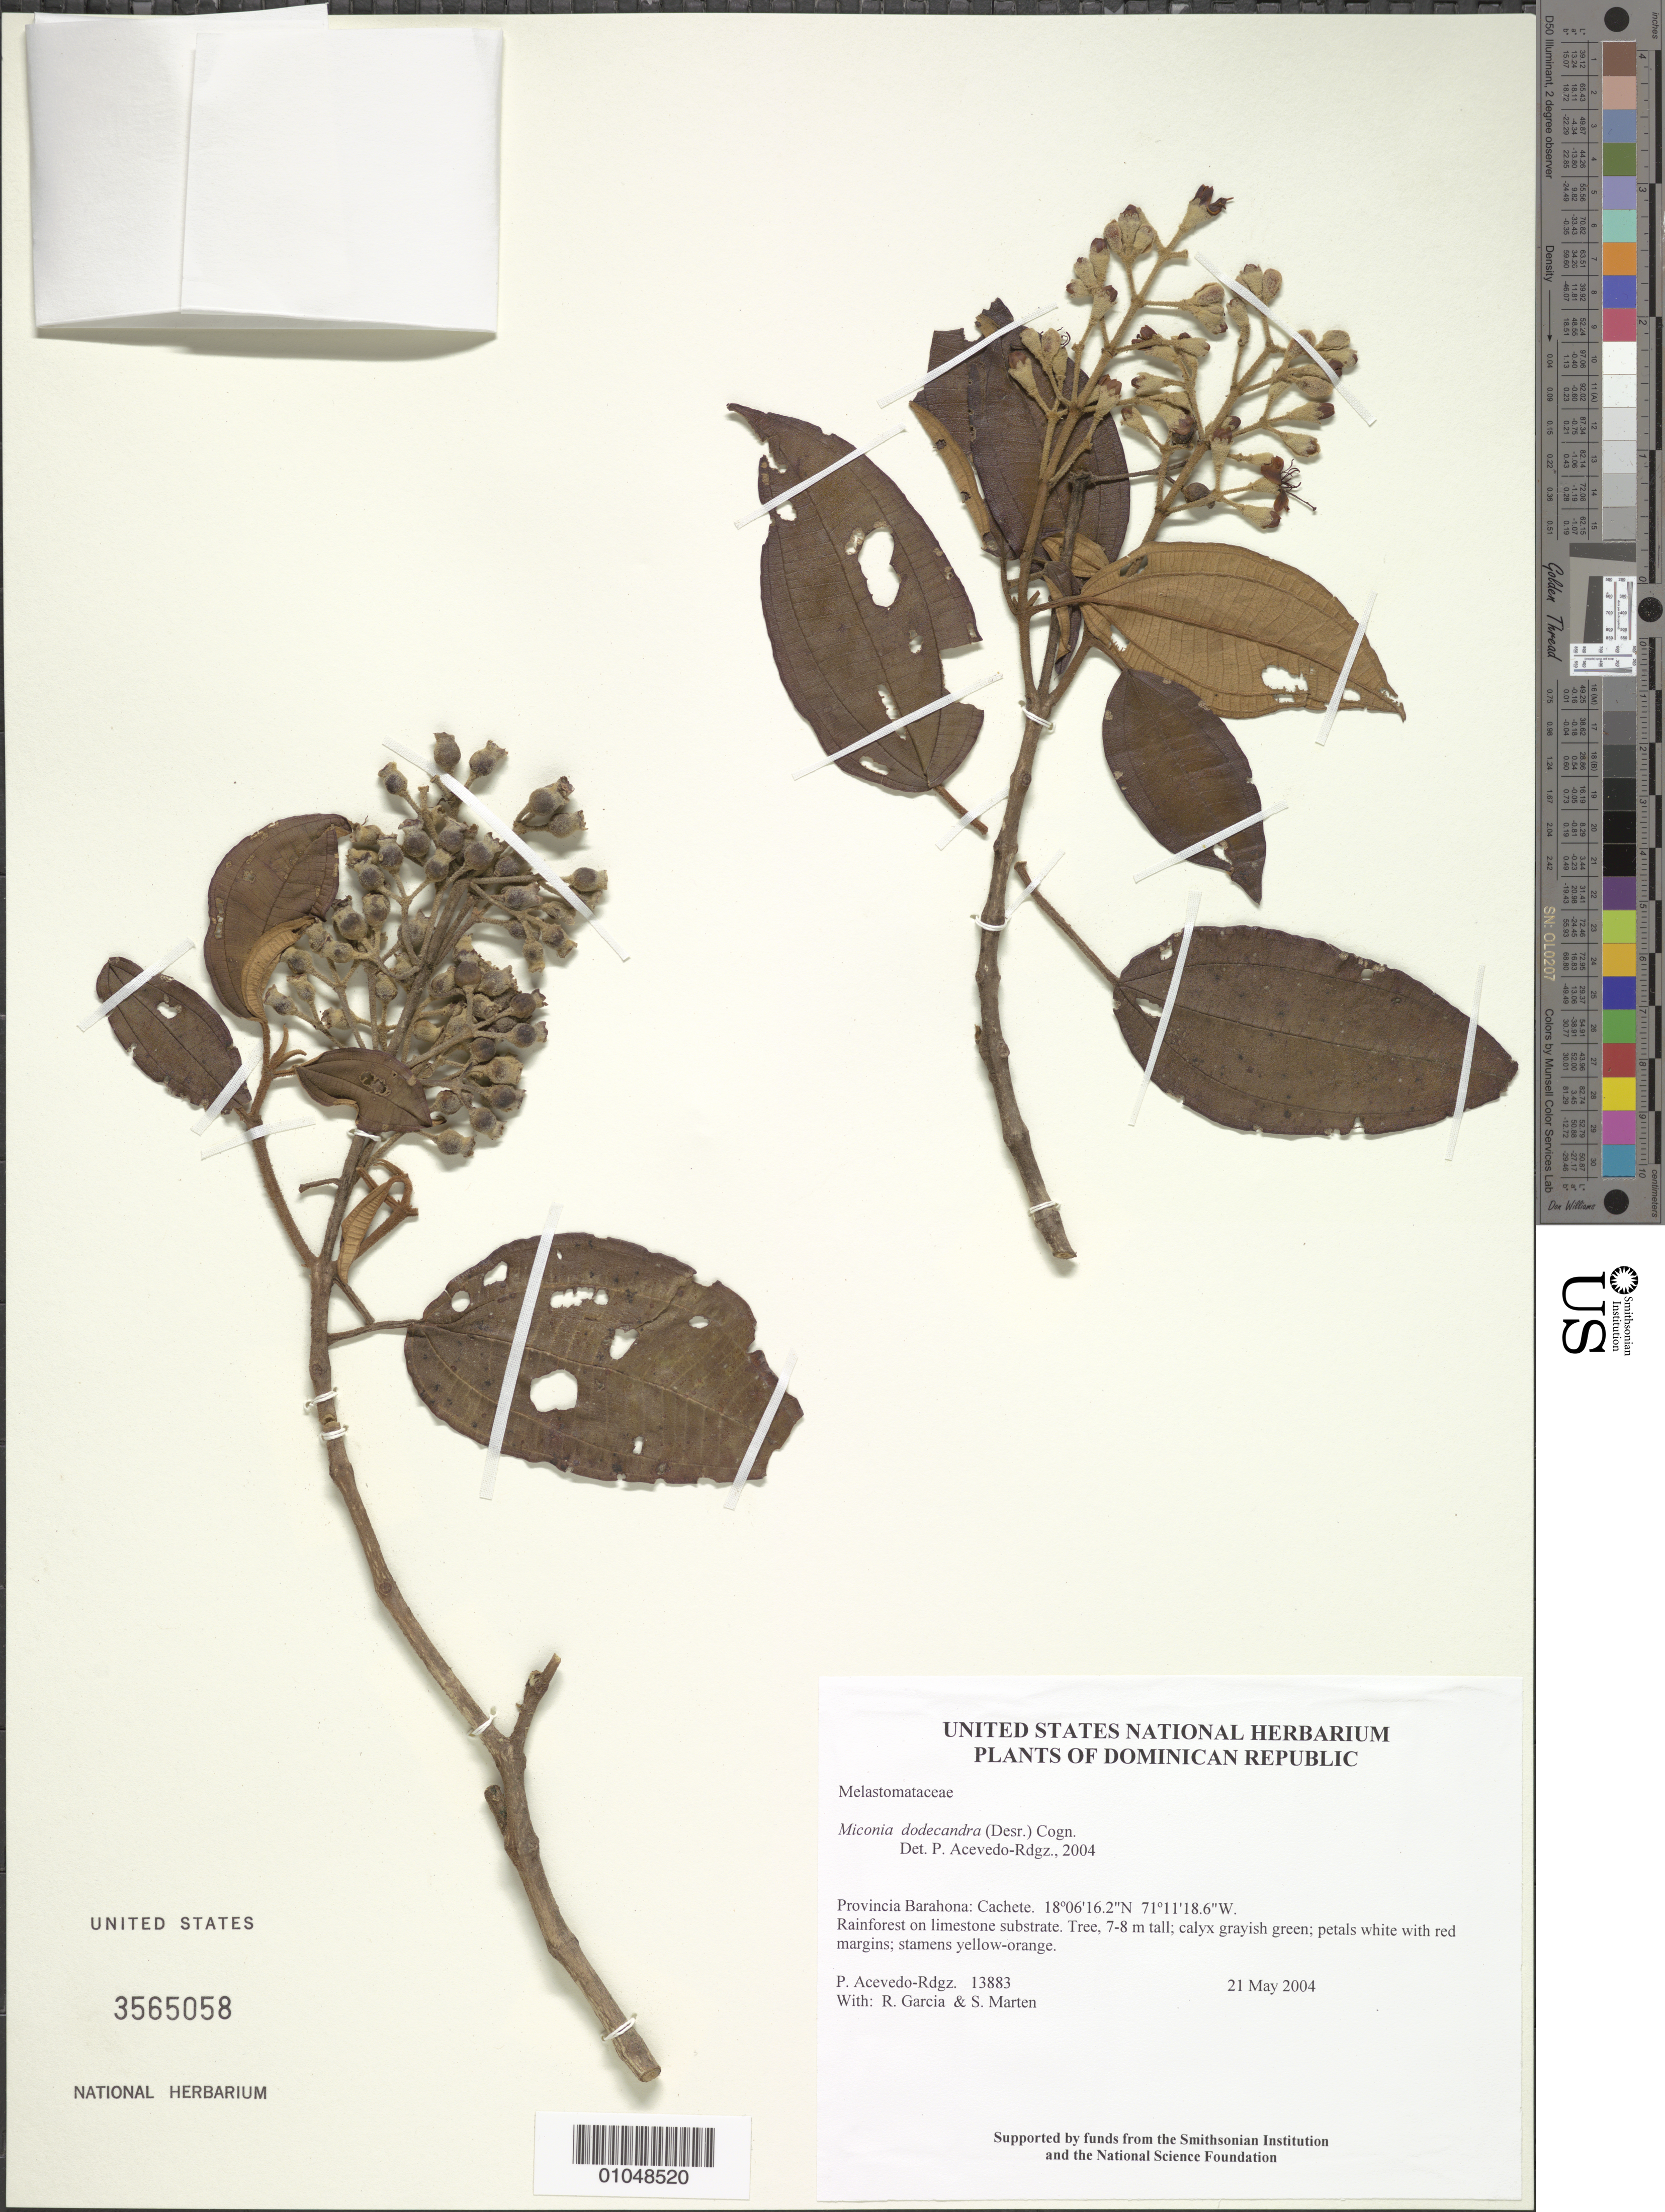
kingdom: Plantae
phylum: Tracheophyta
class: Magnoliopsida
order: Myrtales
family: Melastomataceae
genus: Miconia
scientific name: Miconia dodecandra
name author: Cogn.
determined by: Acevedo-Rodríguez, P., (BOT), Smithsonian Institution - National Museum of Natural History (UNITED STATES)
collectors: P. Acevedo-Rodr., R. G. García & S. Marten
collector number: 13883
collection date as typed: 21 May 2004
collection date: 2004-05-21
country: Dominican Republic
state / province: Barahona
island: Hispaniola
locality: Cachete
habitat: Rainforest on limestone substrate.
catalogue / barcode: US 3565058